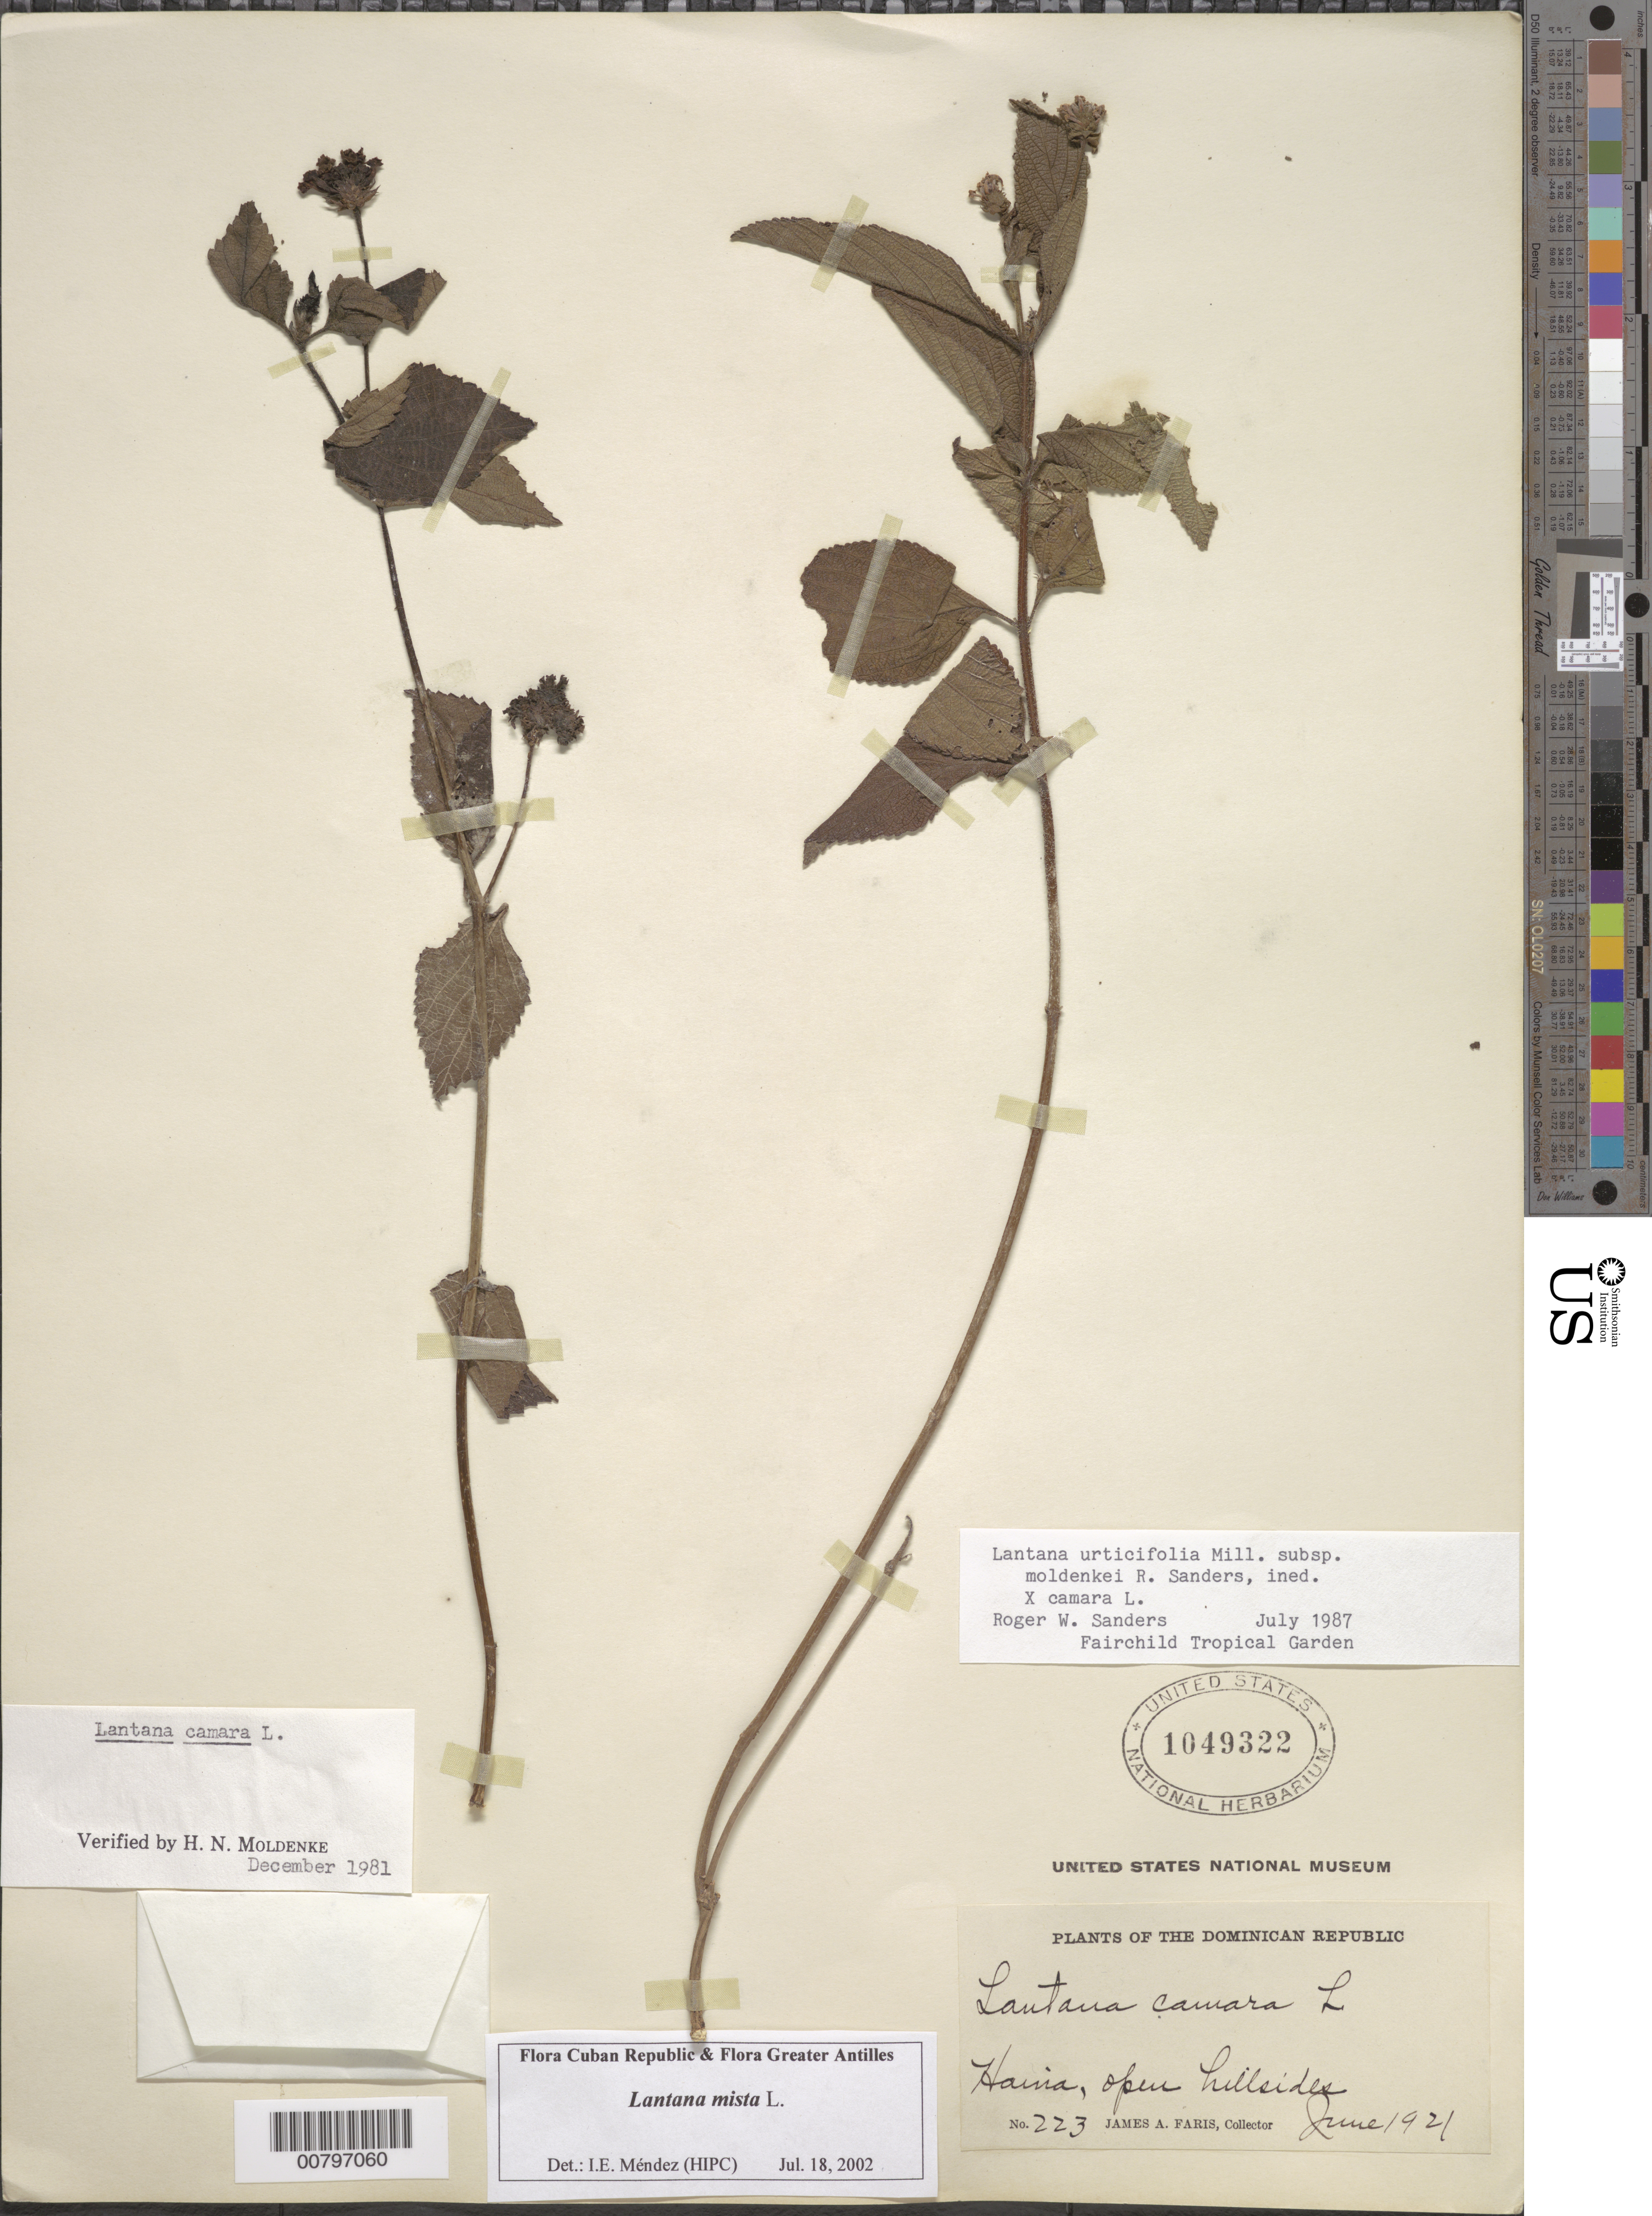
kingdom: Plantae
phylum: Tracheophyta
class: Magnoliopsida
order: Lamiales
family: Verbenaceae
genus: Lantana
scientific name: Lantana camara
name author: L.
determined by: Méndez, Isidro E., (HIPC)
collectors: J. Faris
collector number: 223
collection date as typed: Jun 1921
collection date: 1921-06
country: Dominican Republic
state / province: San Cristóbal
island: Hispaniola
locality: Haina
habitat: Open hillside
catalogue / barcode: US 1049322